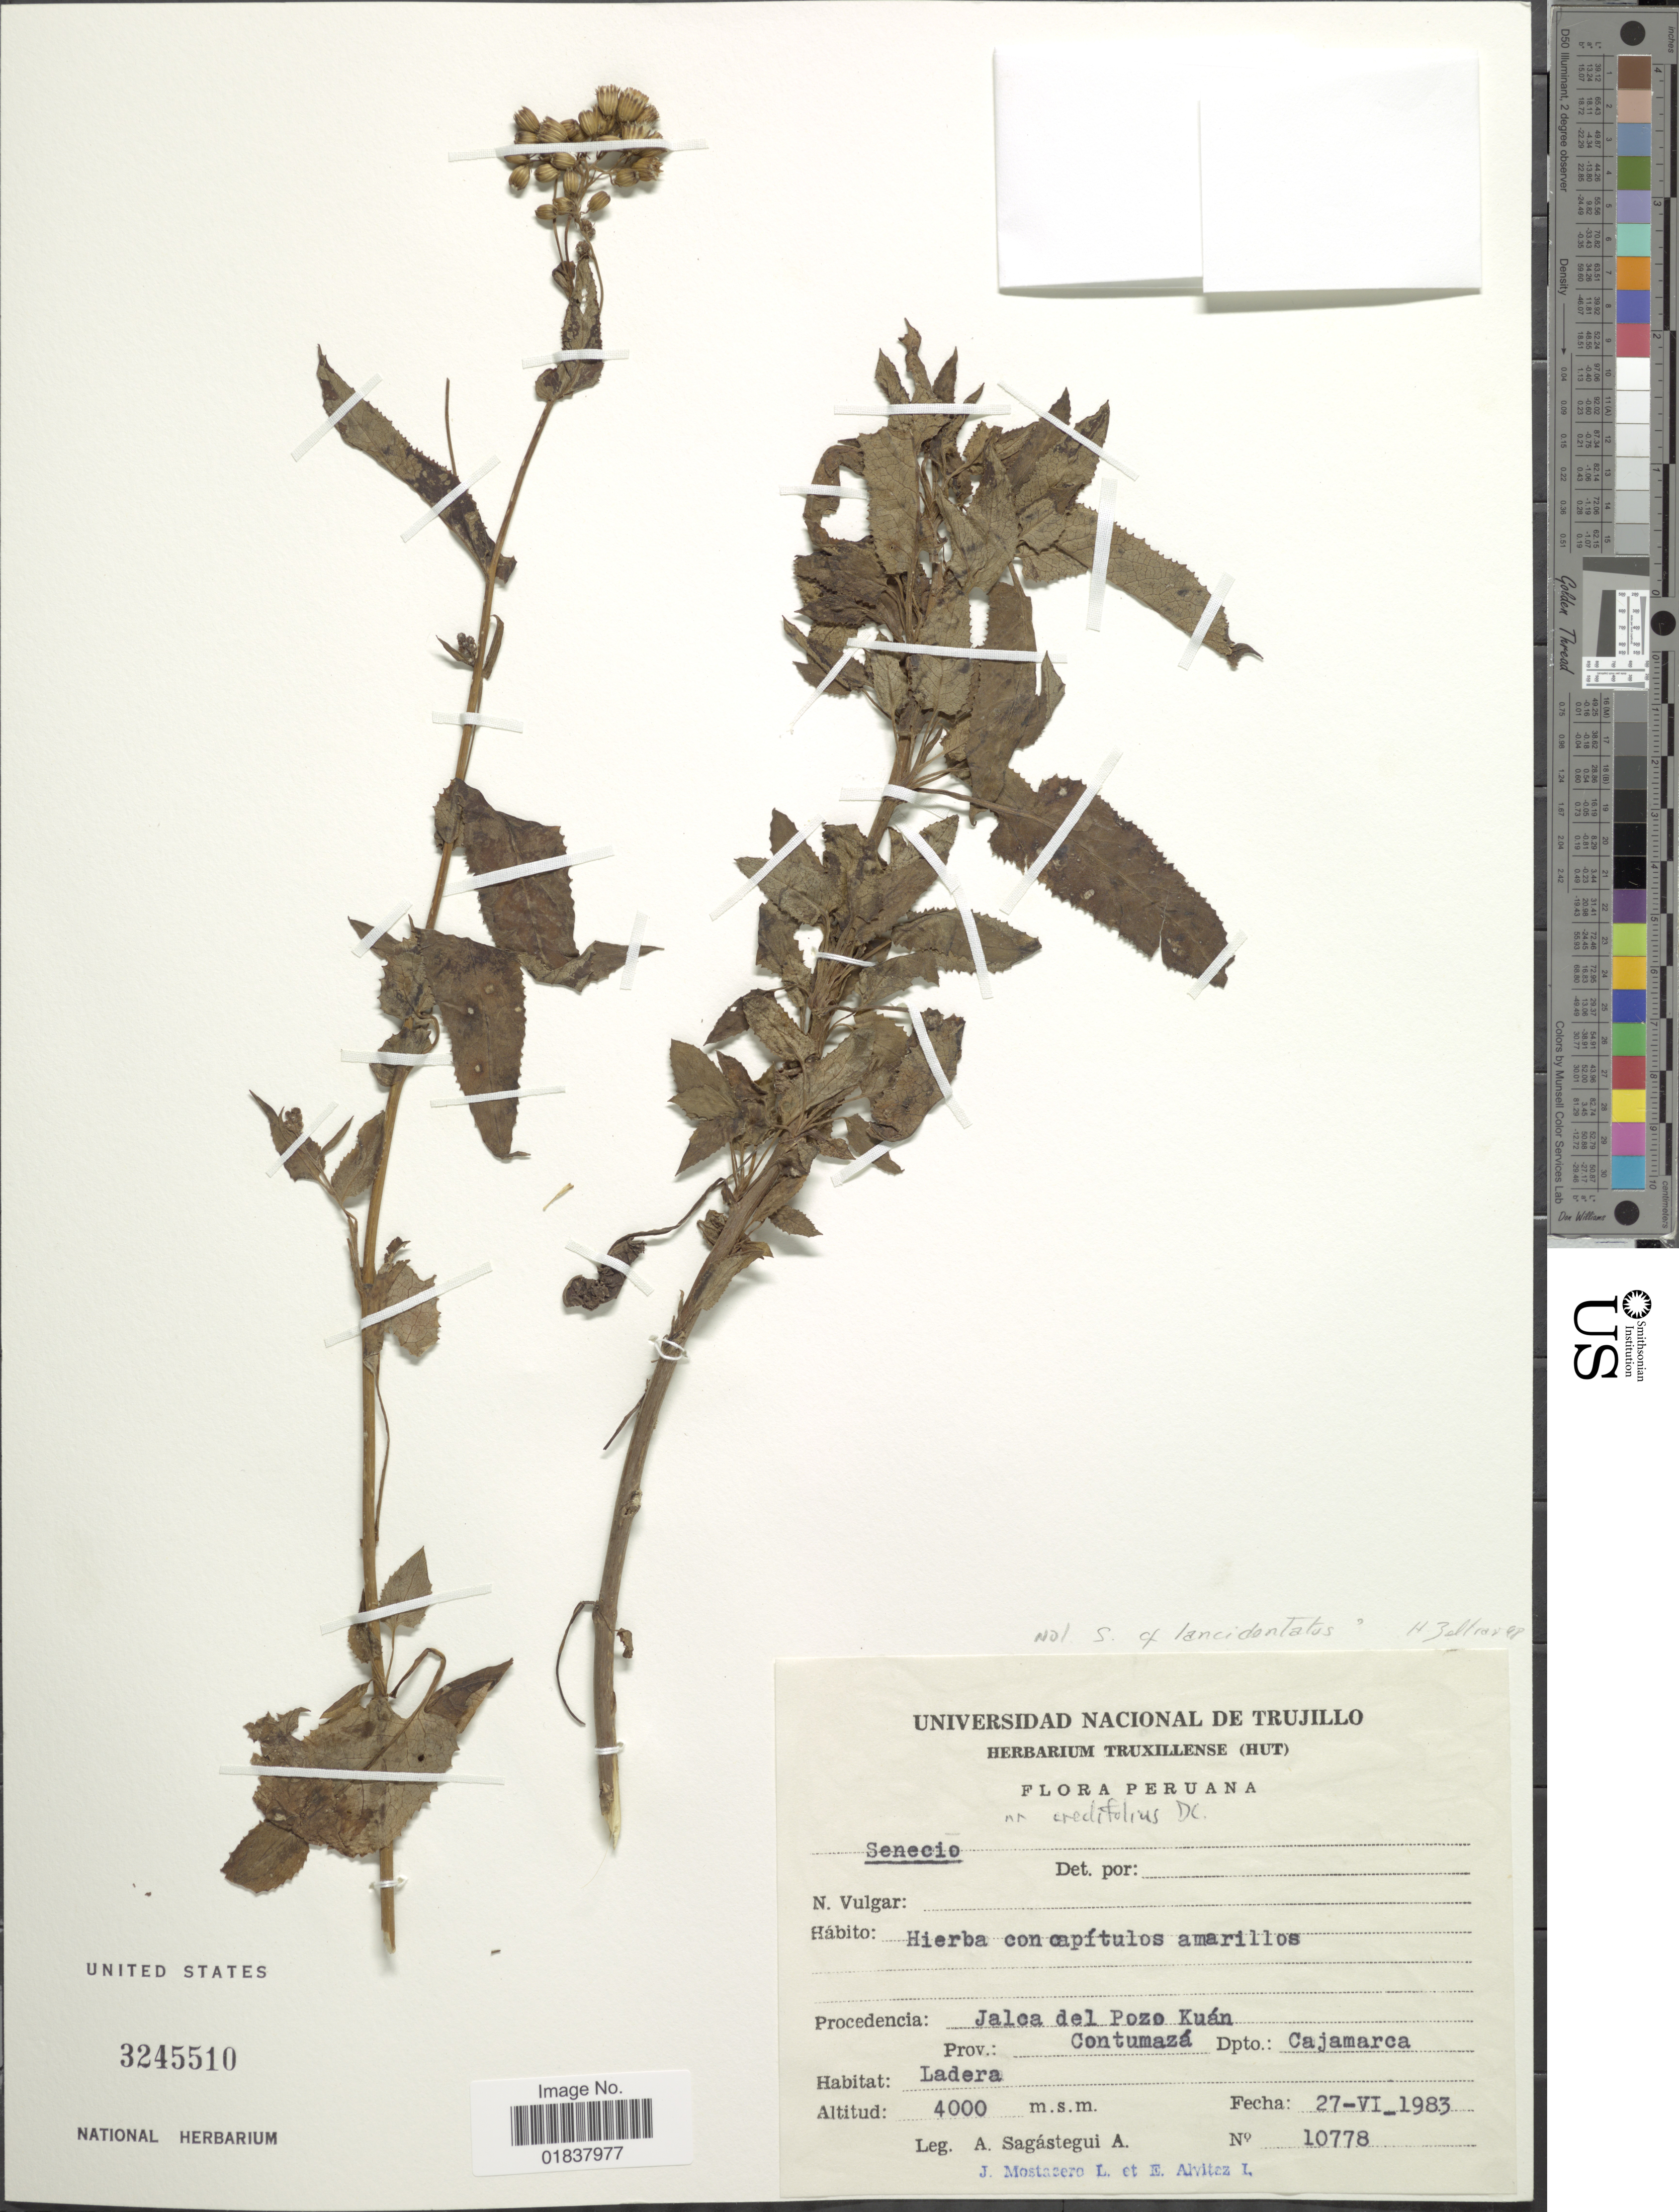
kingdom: Plantae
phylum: Tracheophyta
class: Magnoliopsida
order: Asterales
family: Asteraceae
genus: Senecio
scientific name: Senecio contumazensis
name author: J. Calvo & A. Granda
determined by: Calvo, Joel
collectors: A. Sagástegui A., J. Mostacero L. & E. Alvitez I.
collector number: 10778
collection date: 1983-06-27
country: Peru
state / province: Cajamarca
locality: Jalca del Pozo Kuan, Prov. Contumaza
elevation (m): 4000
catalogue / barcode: US 3245510